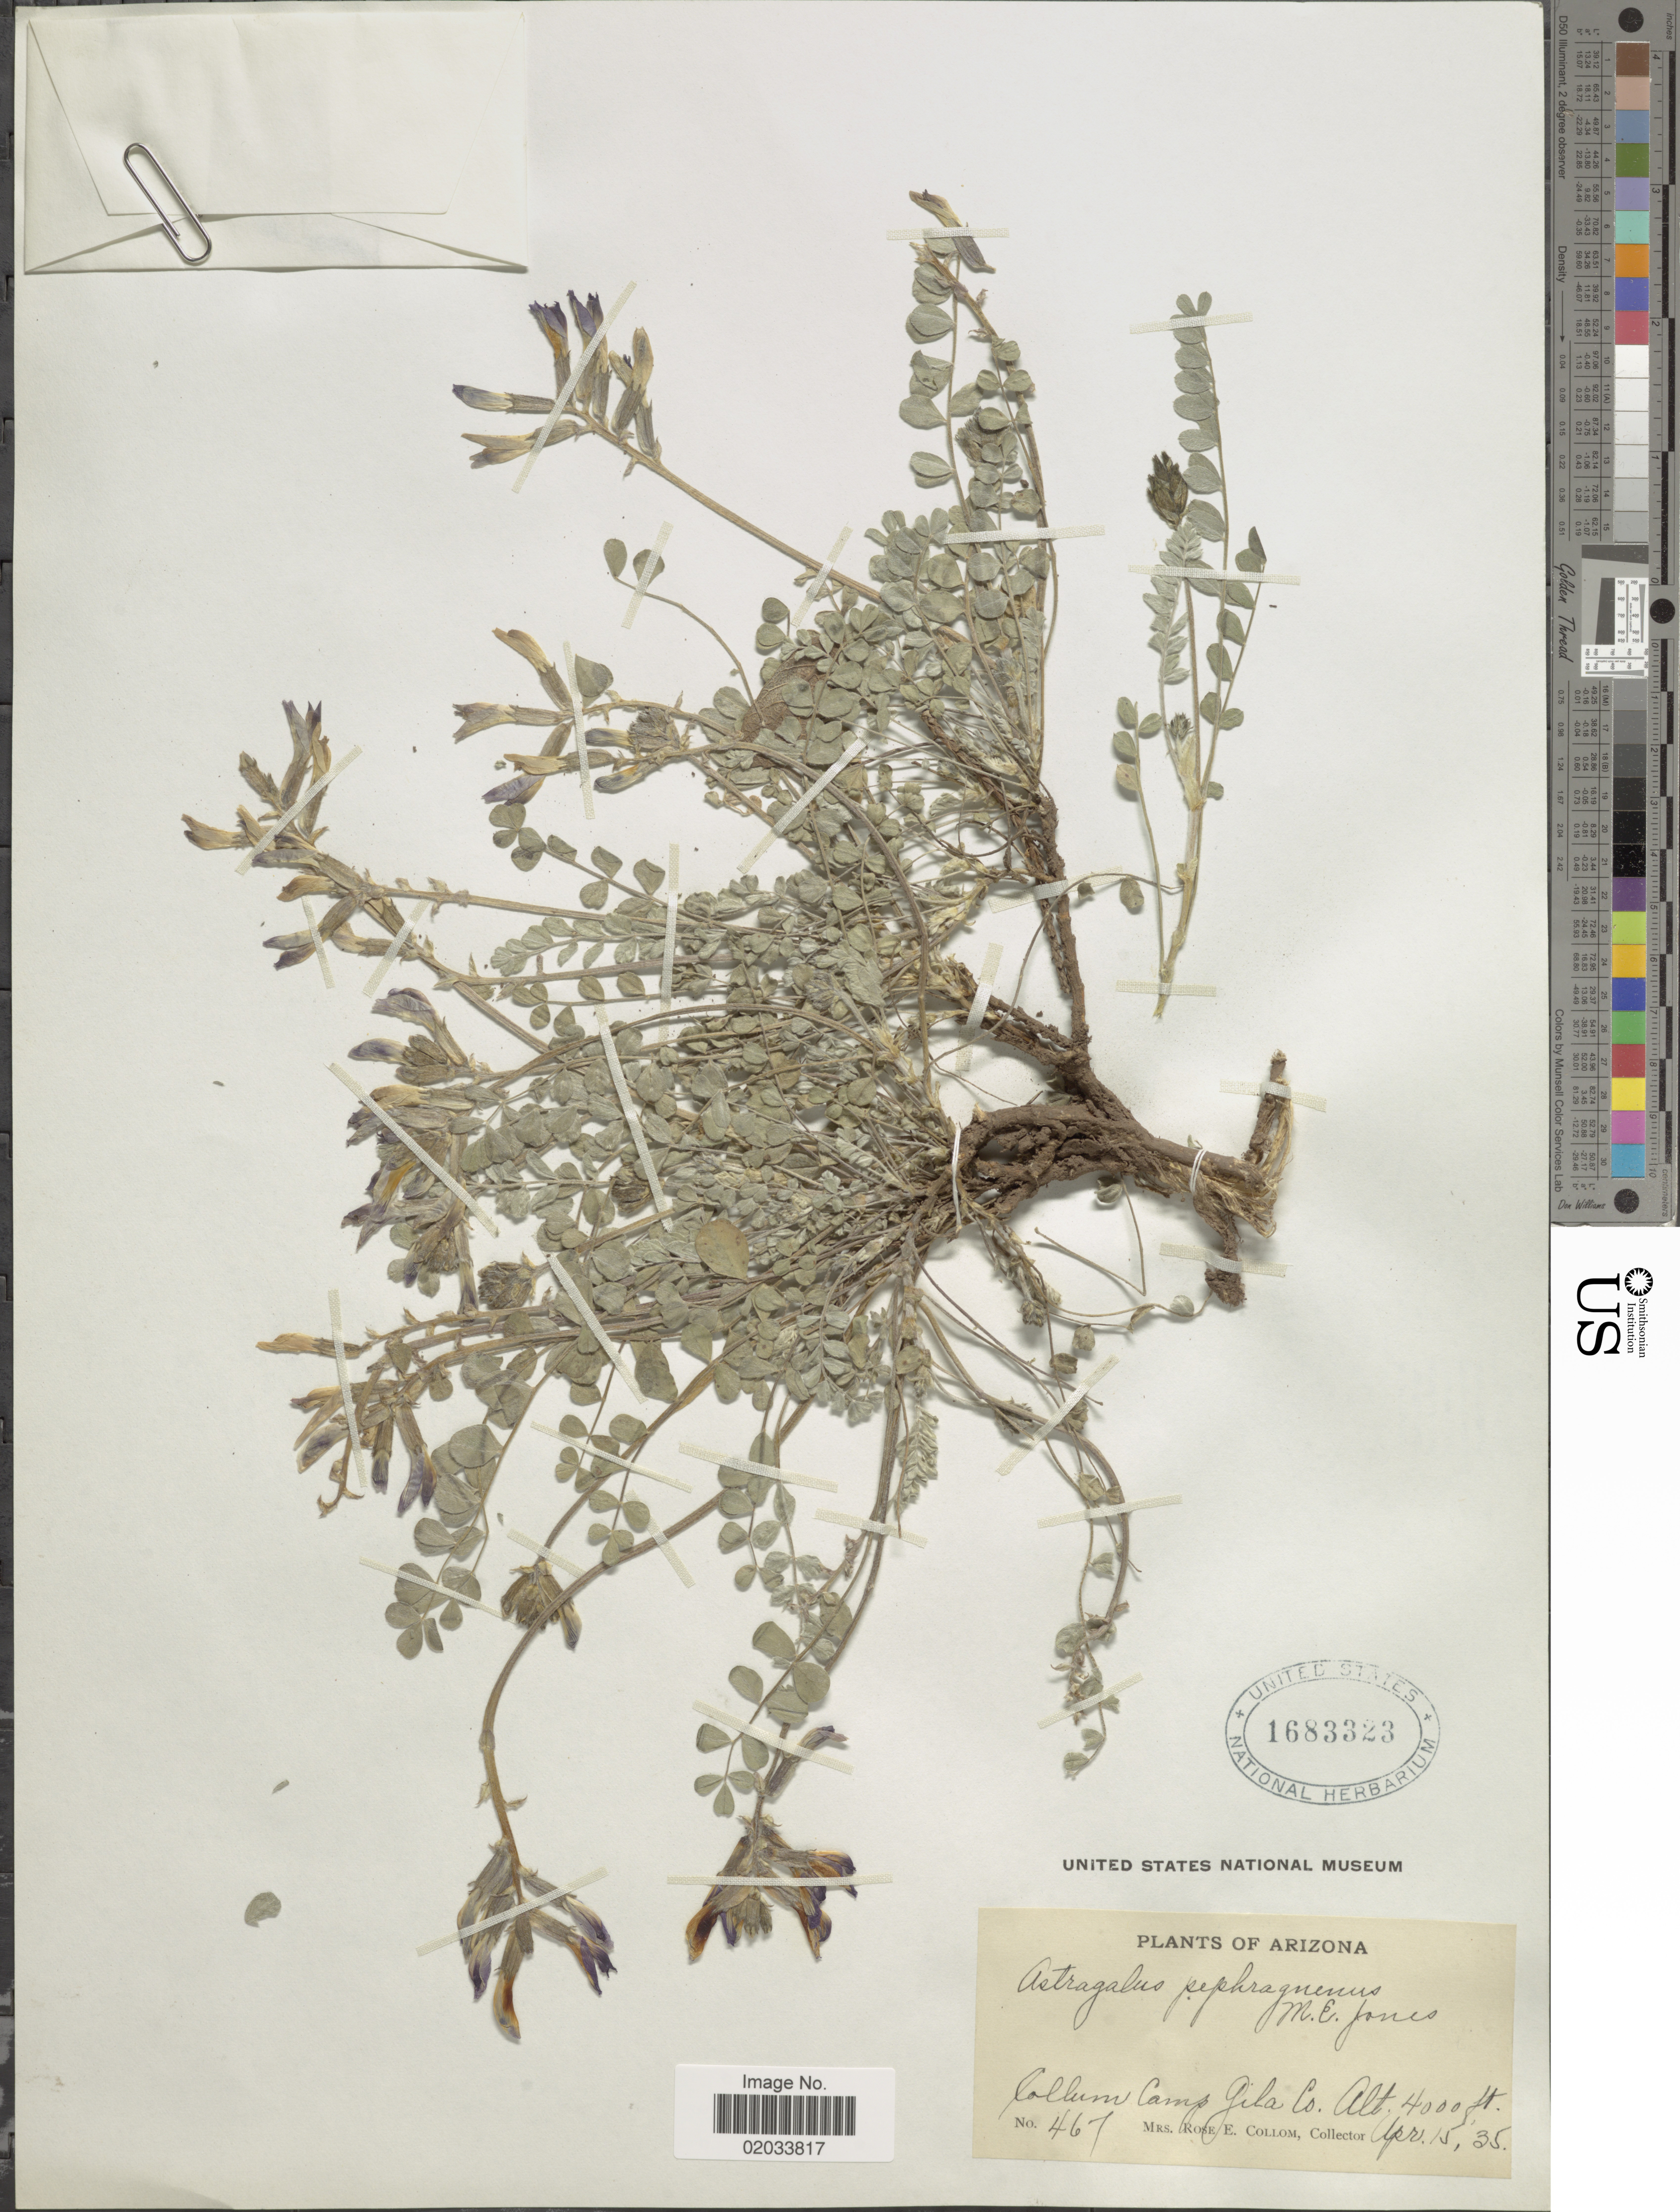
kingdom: Plantae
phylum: Tracheophyta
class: Magnoliopsida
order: Fabales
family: Fabaceae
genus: Astragalus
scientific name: Astragalus pephragmenus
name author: M.E. Jones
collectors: R. E. Collom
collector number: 467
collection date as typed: Transcribed d/m/y: 15/4/35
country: United States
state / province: Arizona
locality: Collum Camp Gila Co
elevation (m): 1219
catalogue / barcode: US 1683323